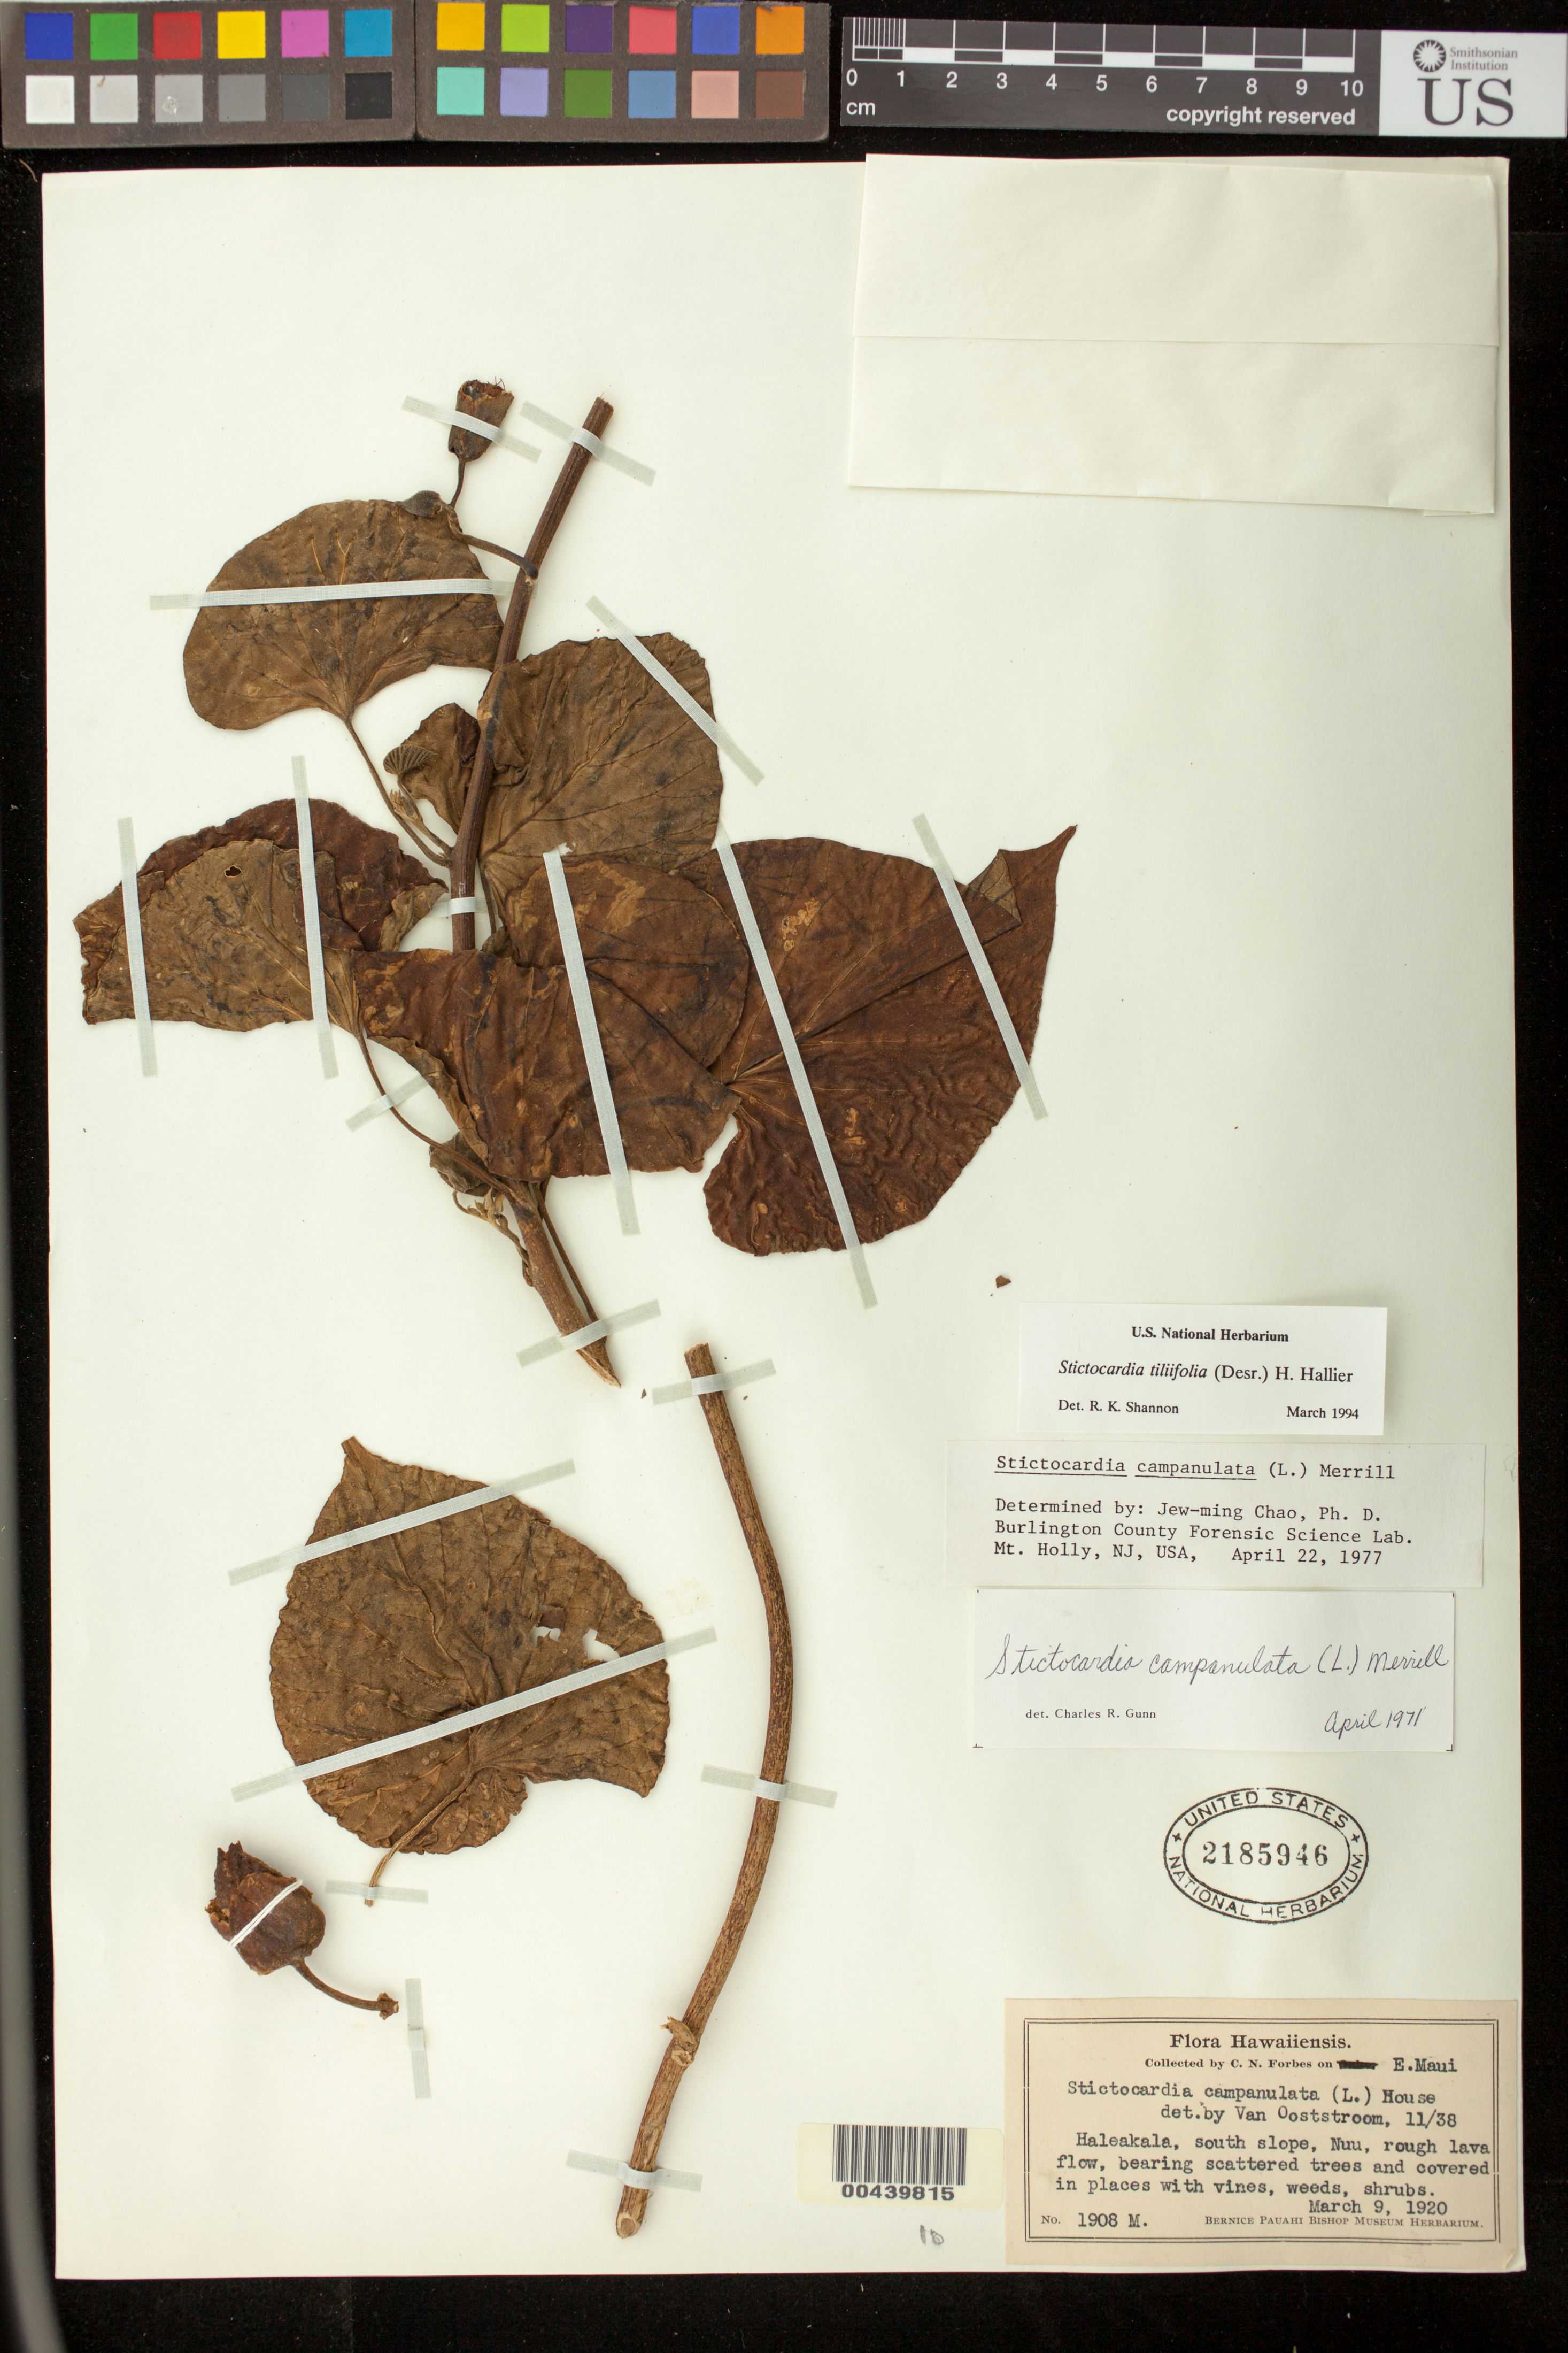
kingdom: Plantae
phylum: Tracheophyta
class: Magnoliopsida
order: Solanales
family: Convolvulaceae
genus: Stictocardia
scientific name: Stictocardia tiliifolia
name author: (Desr.) Hallier f.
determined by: Shannon, R. K., (UNITED STATES)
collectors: C. N. Forbes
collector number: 1908 M.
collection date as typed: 9 Mar 1920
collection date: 1920-03-09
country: United States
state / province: Hawaii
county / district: Maui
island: Maui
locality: Haleakala, S slope, Nuu, E Maui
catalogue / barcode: US 2185946